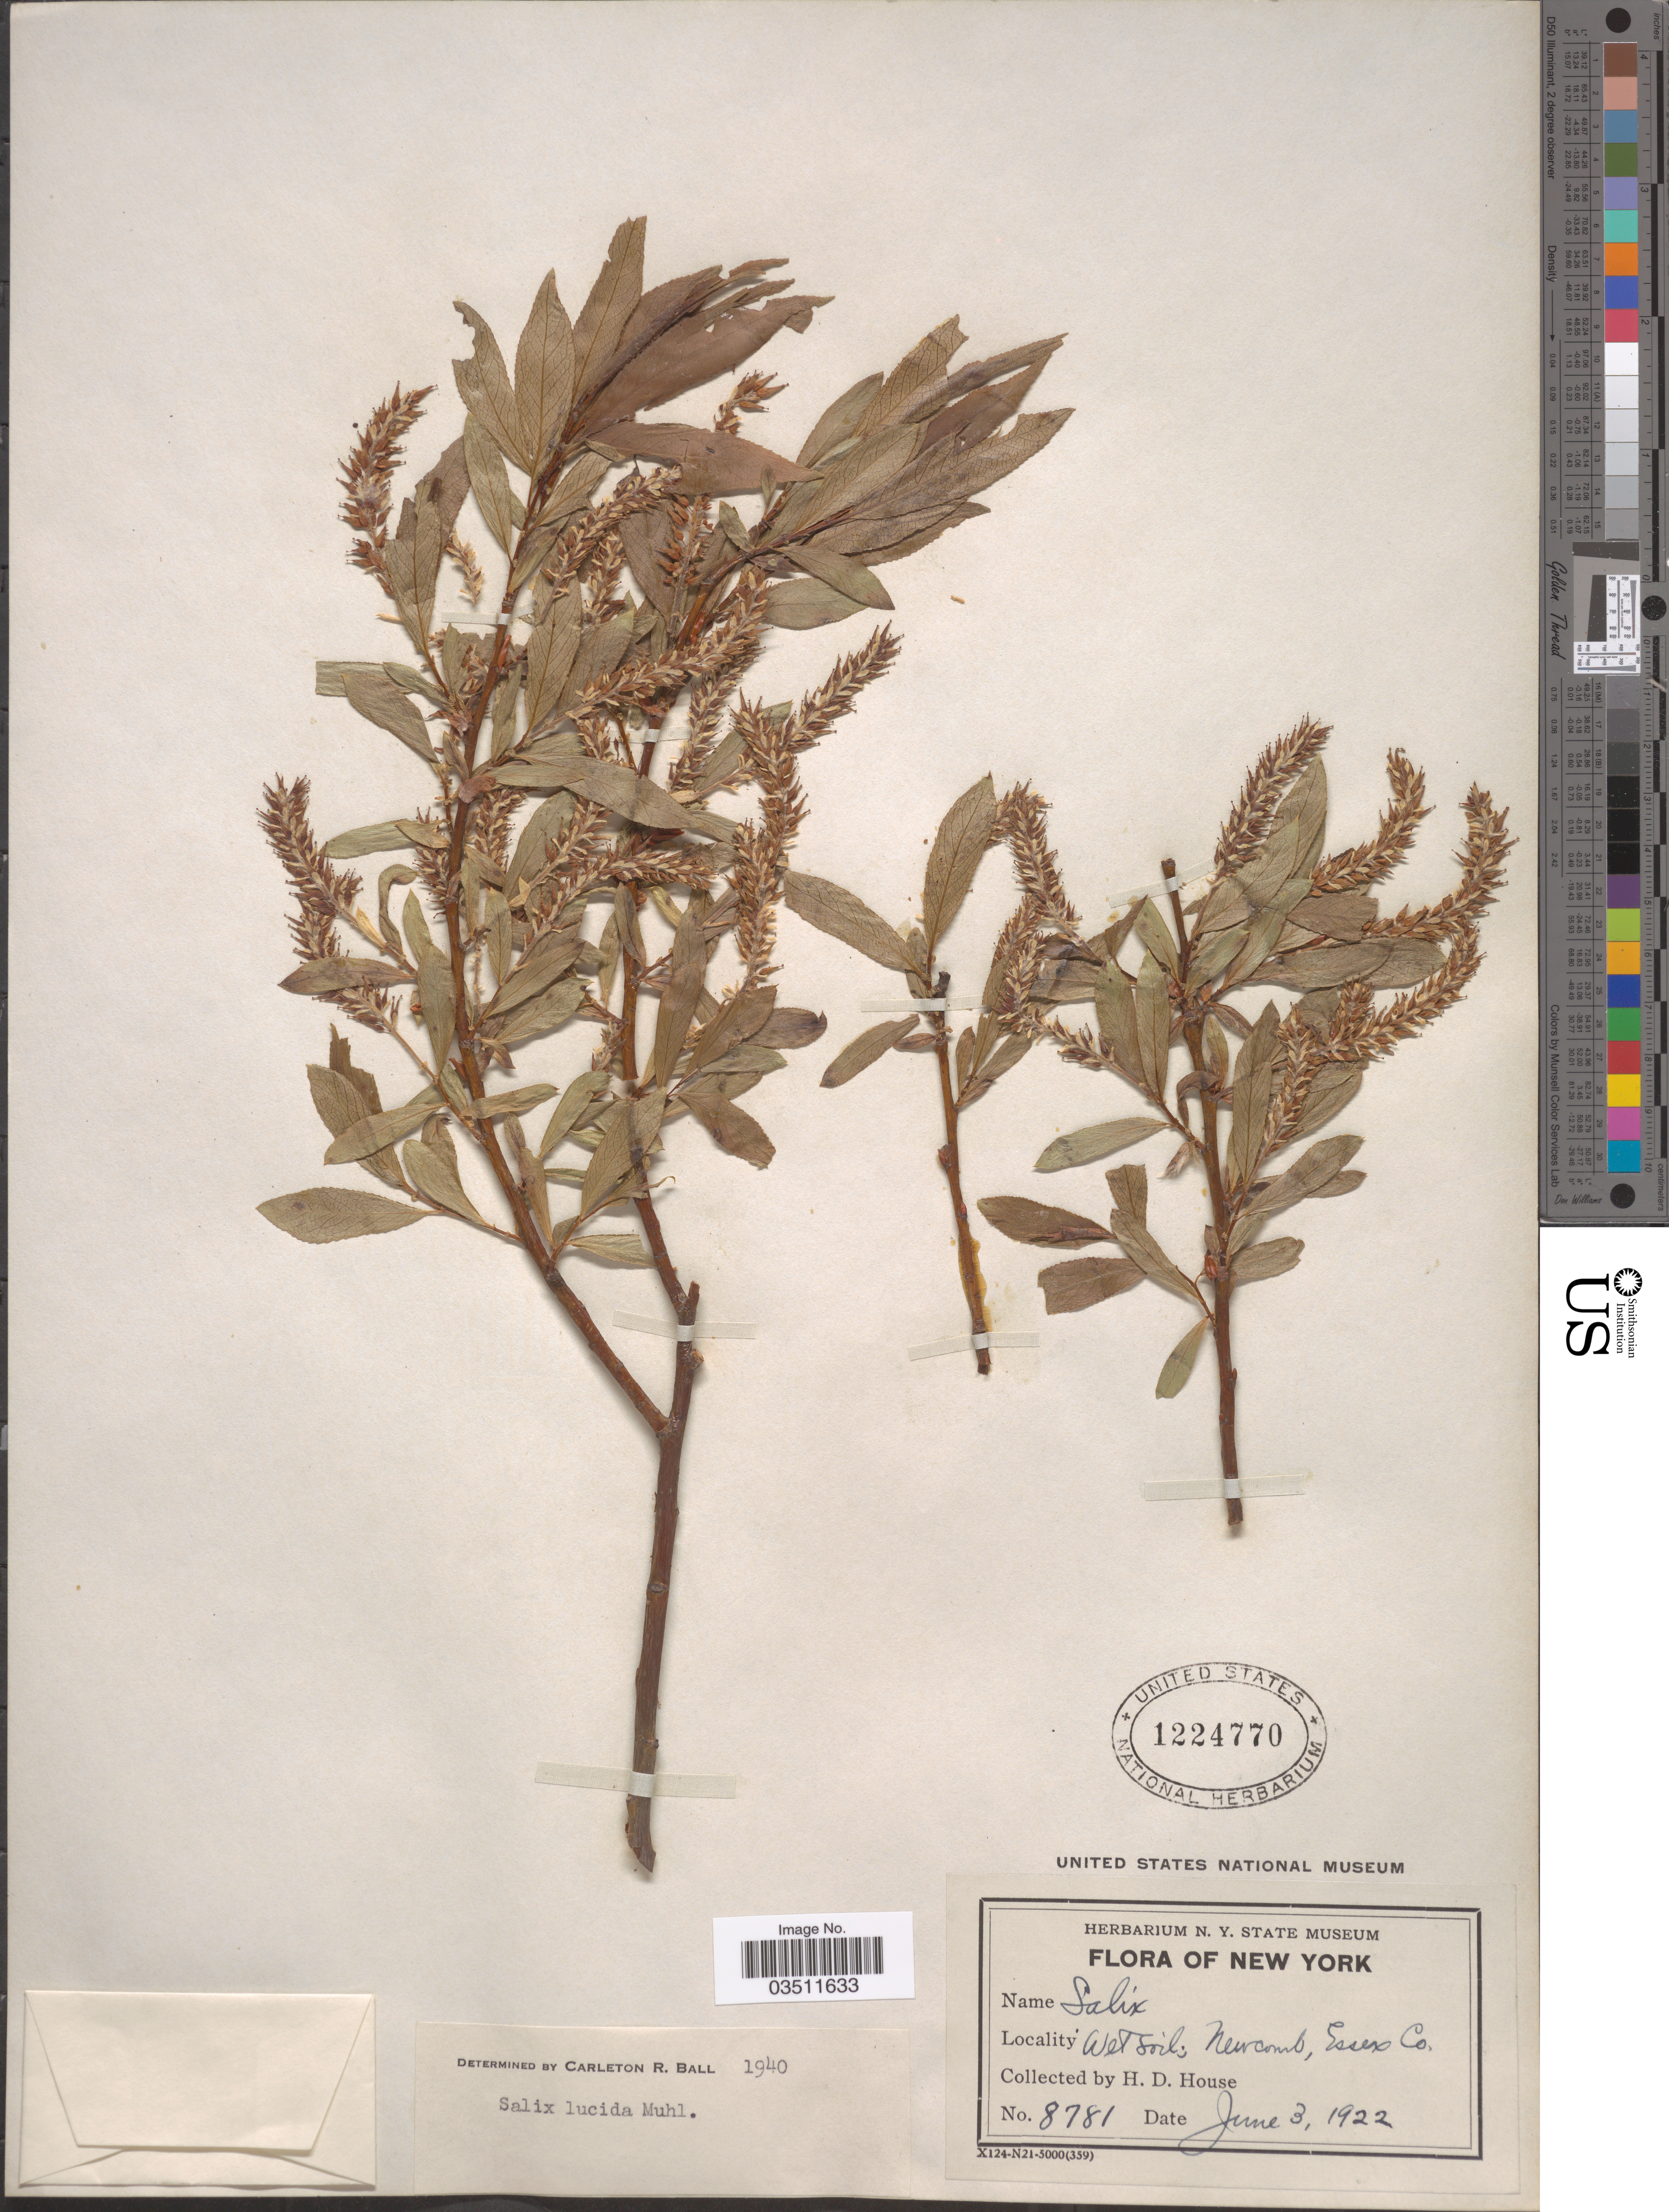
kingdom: Plantae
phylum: Tracheophyta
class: Magnoliopsida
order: Malpighiales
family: Salicaceae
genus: Salix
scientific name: Salix lucida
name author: Muhl.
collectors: H. D. House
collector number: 8781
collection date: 1922-06-03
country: United States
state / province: New York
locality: Newcomb, Essex Co.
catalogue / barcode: US 1224770